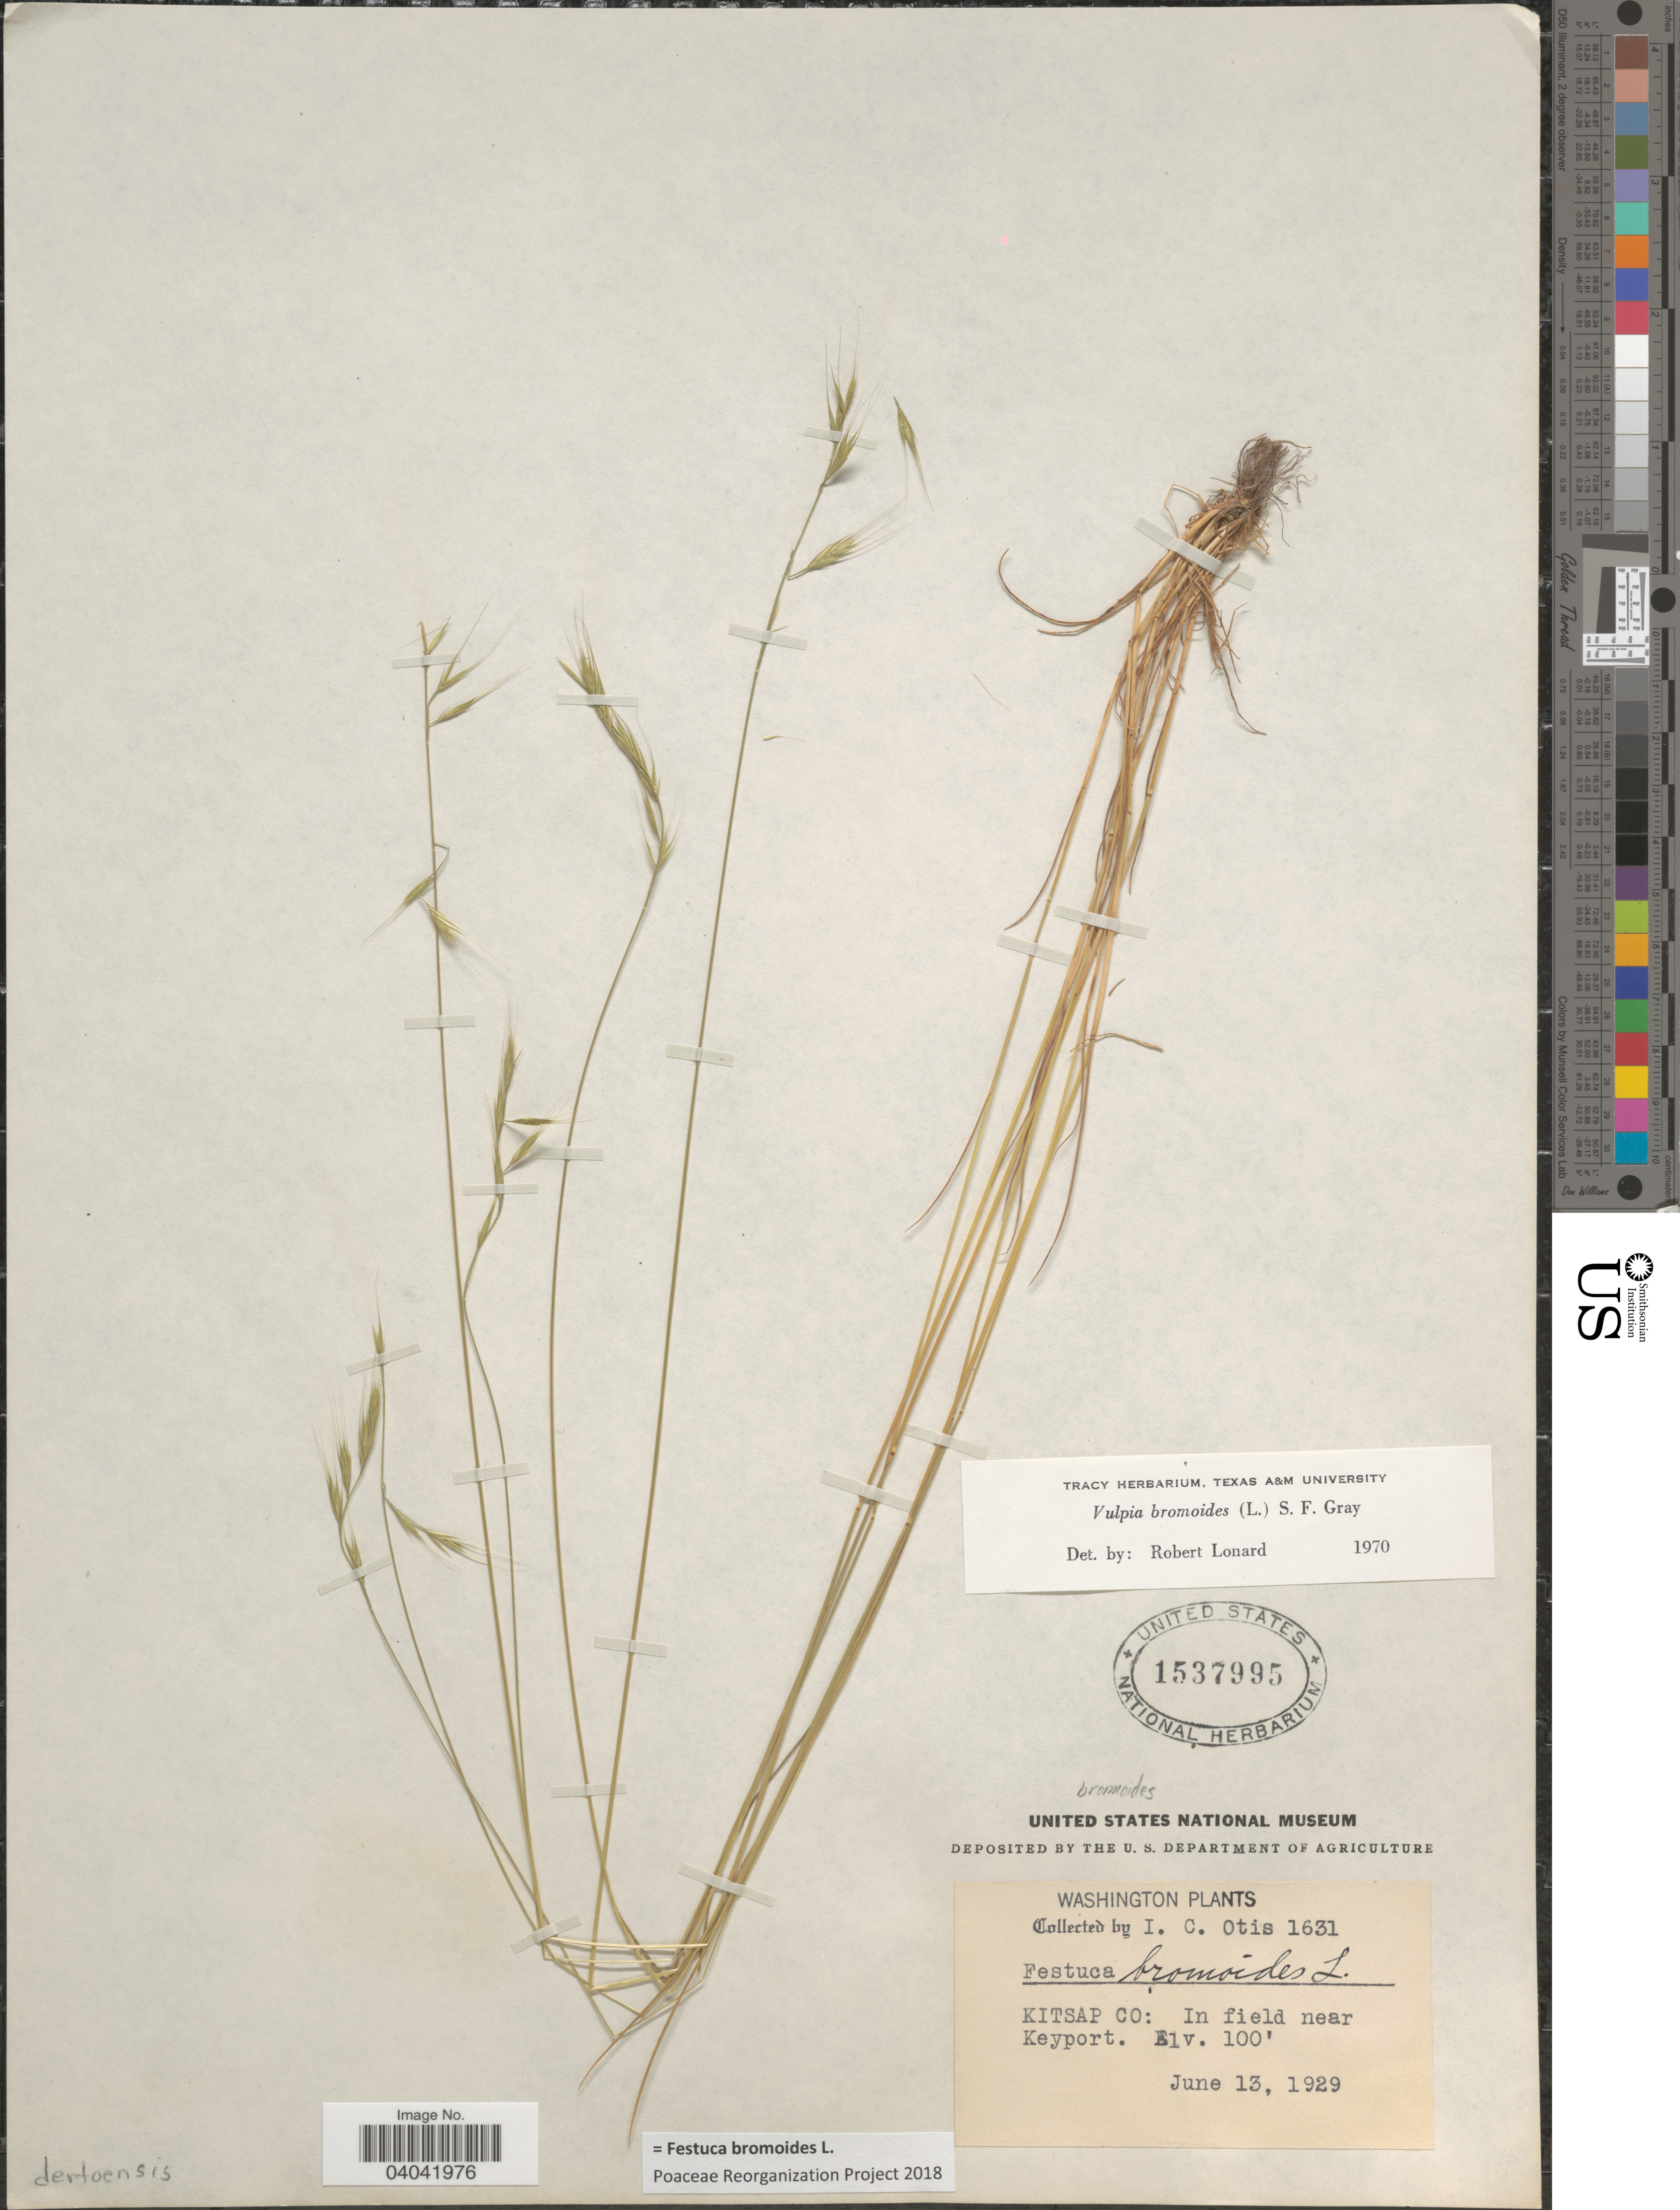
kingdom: Plantae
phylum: Tracheophyta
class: Liliopsida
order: Poales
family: Poaceae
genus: Festuca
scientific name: Festuca bromoides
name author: L.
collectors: I. C. Otis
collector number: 1631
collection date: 1929-06-13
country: United States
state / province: Washington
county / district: Kitsap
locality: Kitsap Co: In field near Keyport.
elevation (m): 30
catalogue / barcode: US 1537995